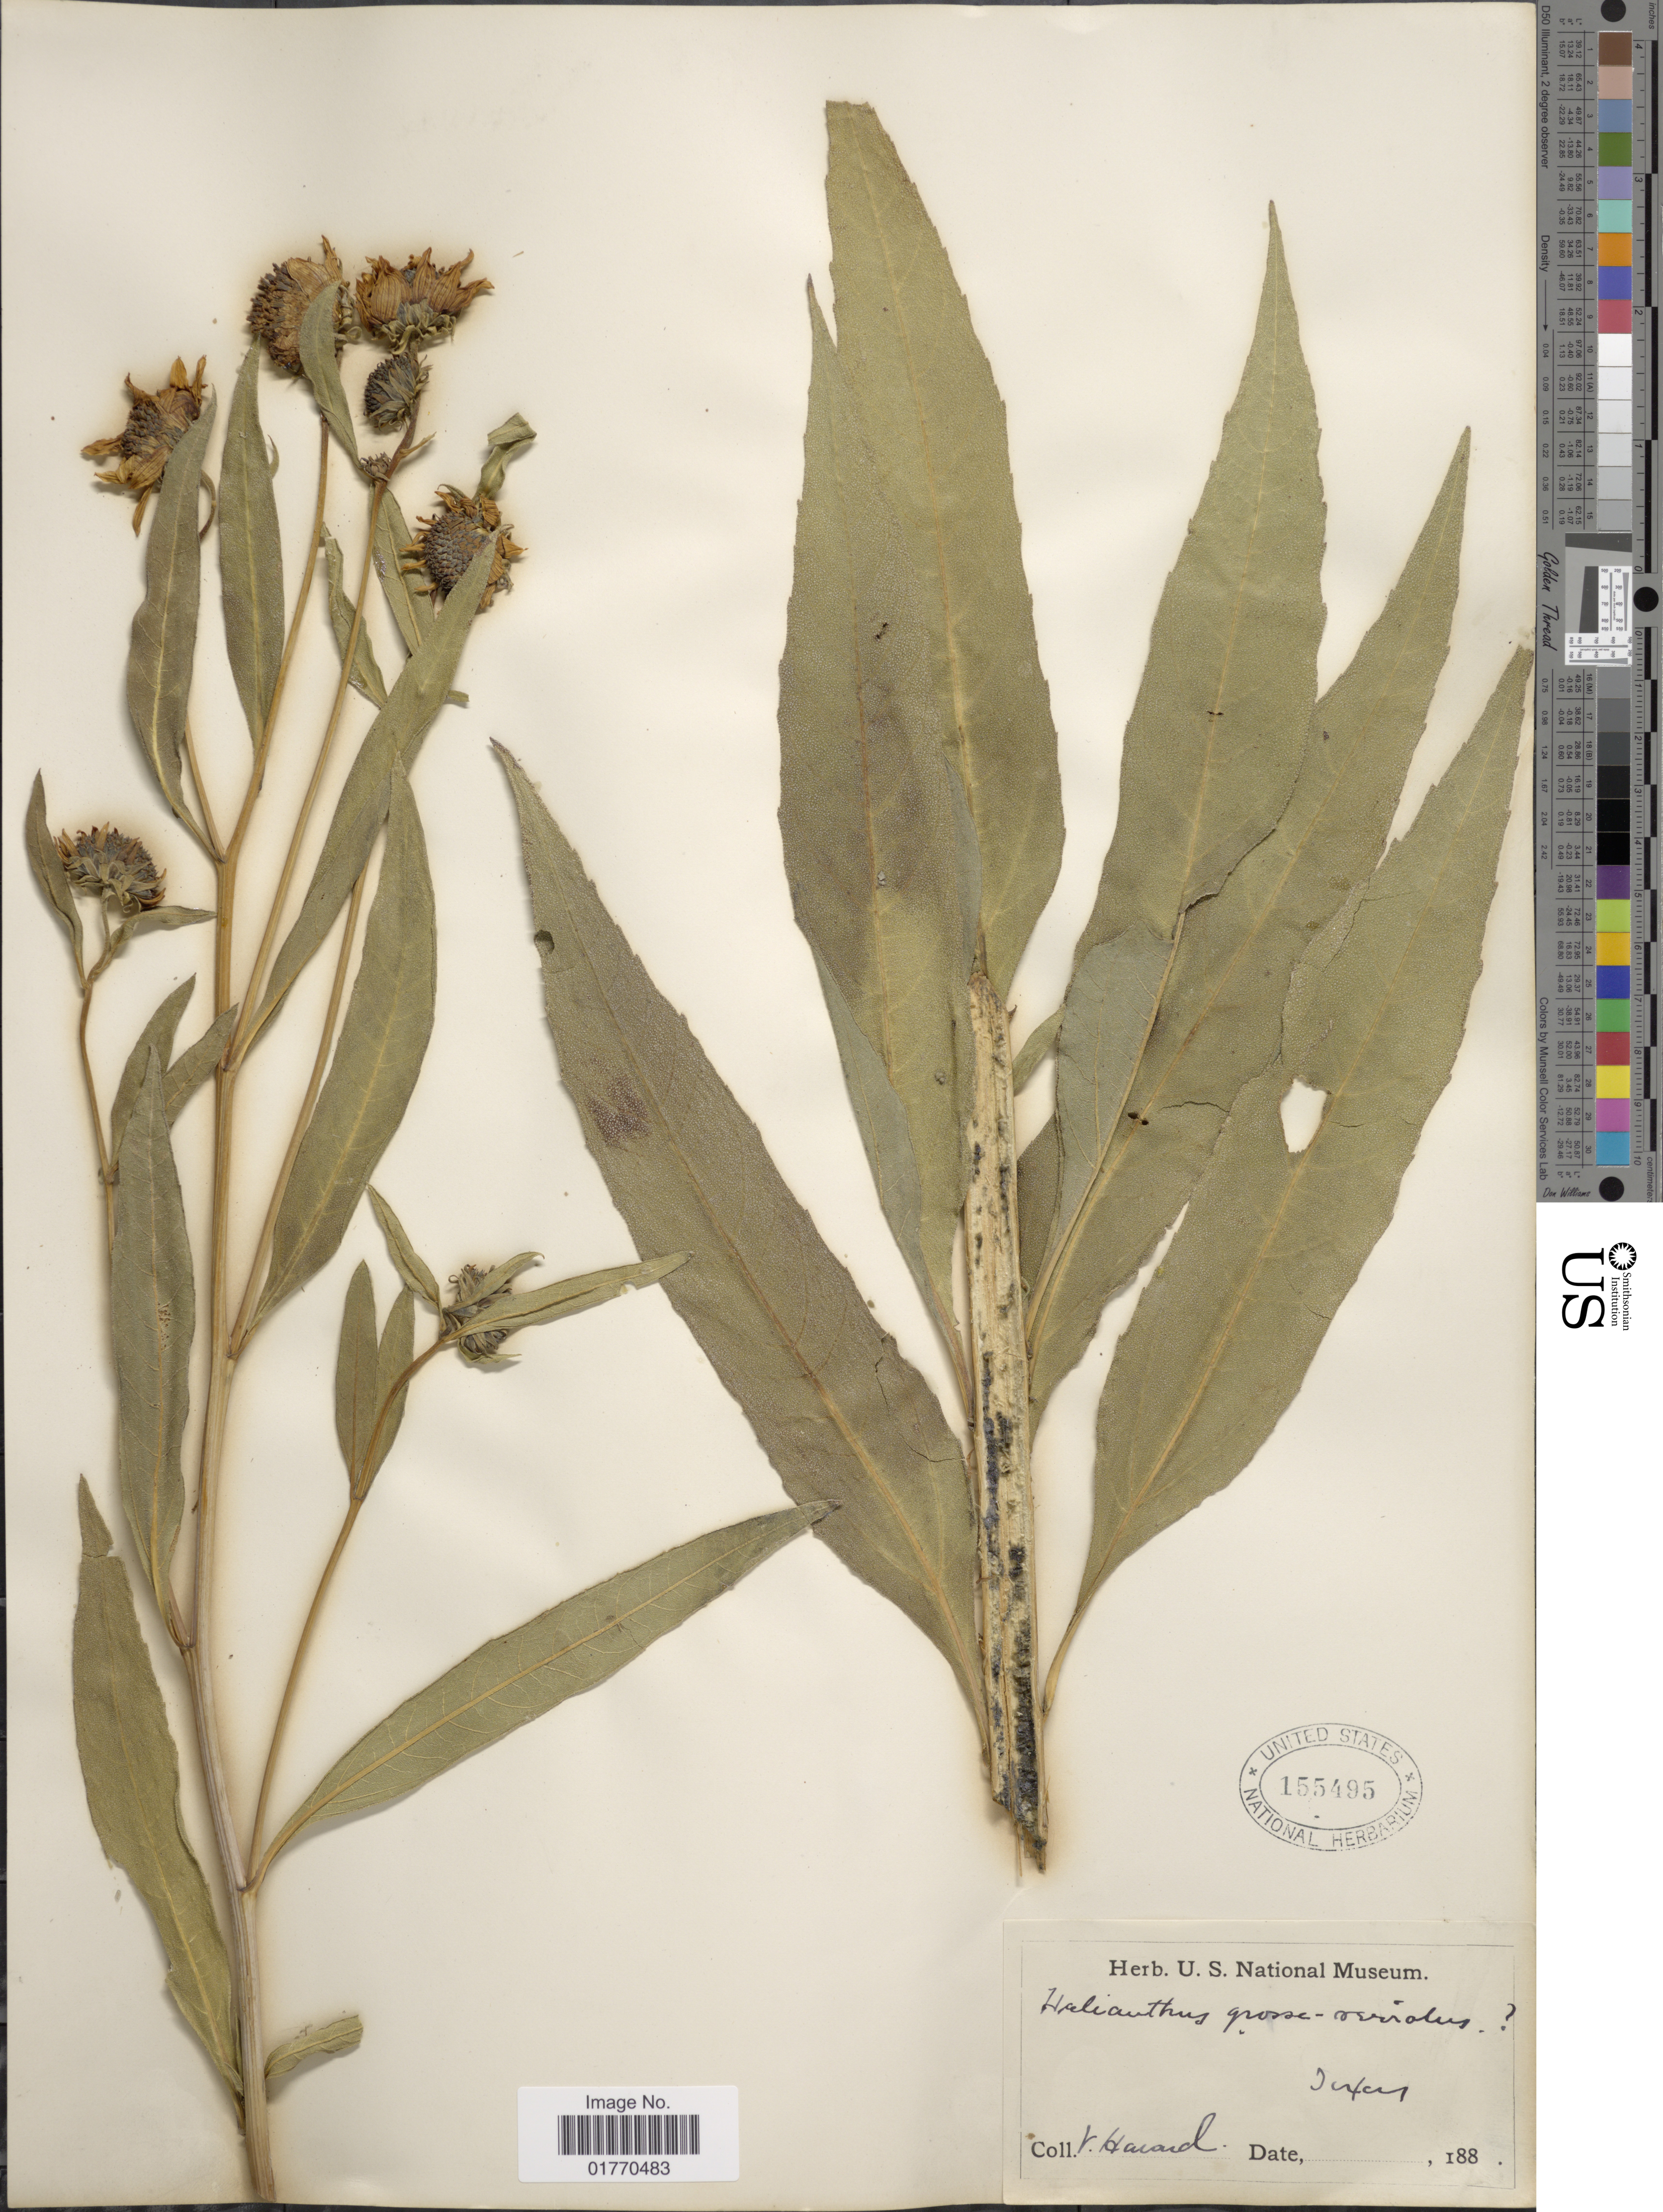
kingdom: Plantae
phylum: Tracheophyta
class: Magnoliopsida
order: Asterales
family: Asteraceae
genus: Helianthus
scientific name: Helianthus grosseserratus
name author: M. Martens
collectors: V. Havard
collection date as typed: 188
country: United States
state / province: Texas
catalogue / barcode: US 155495